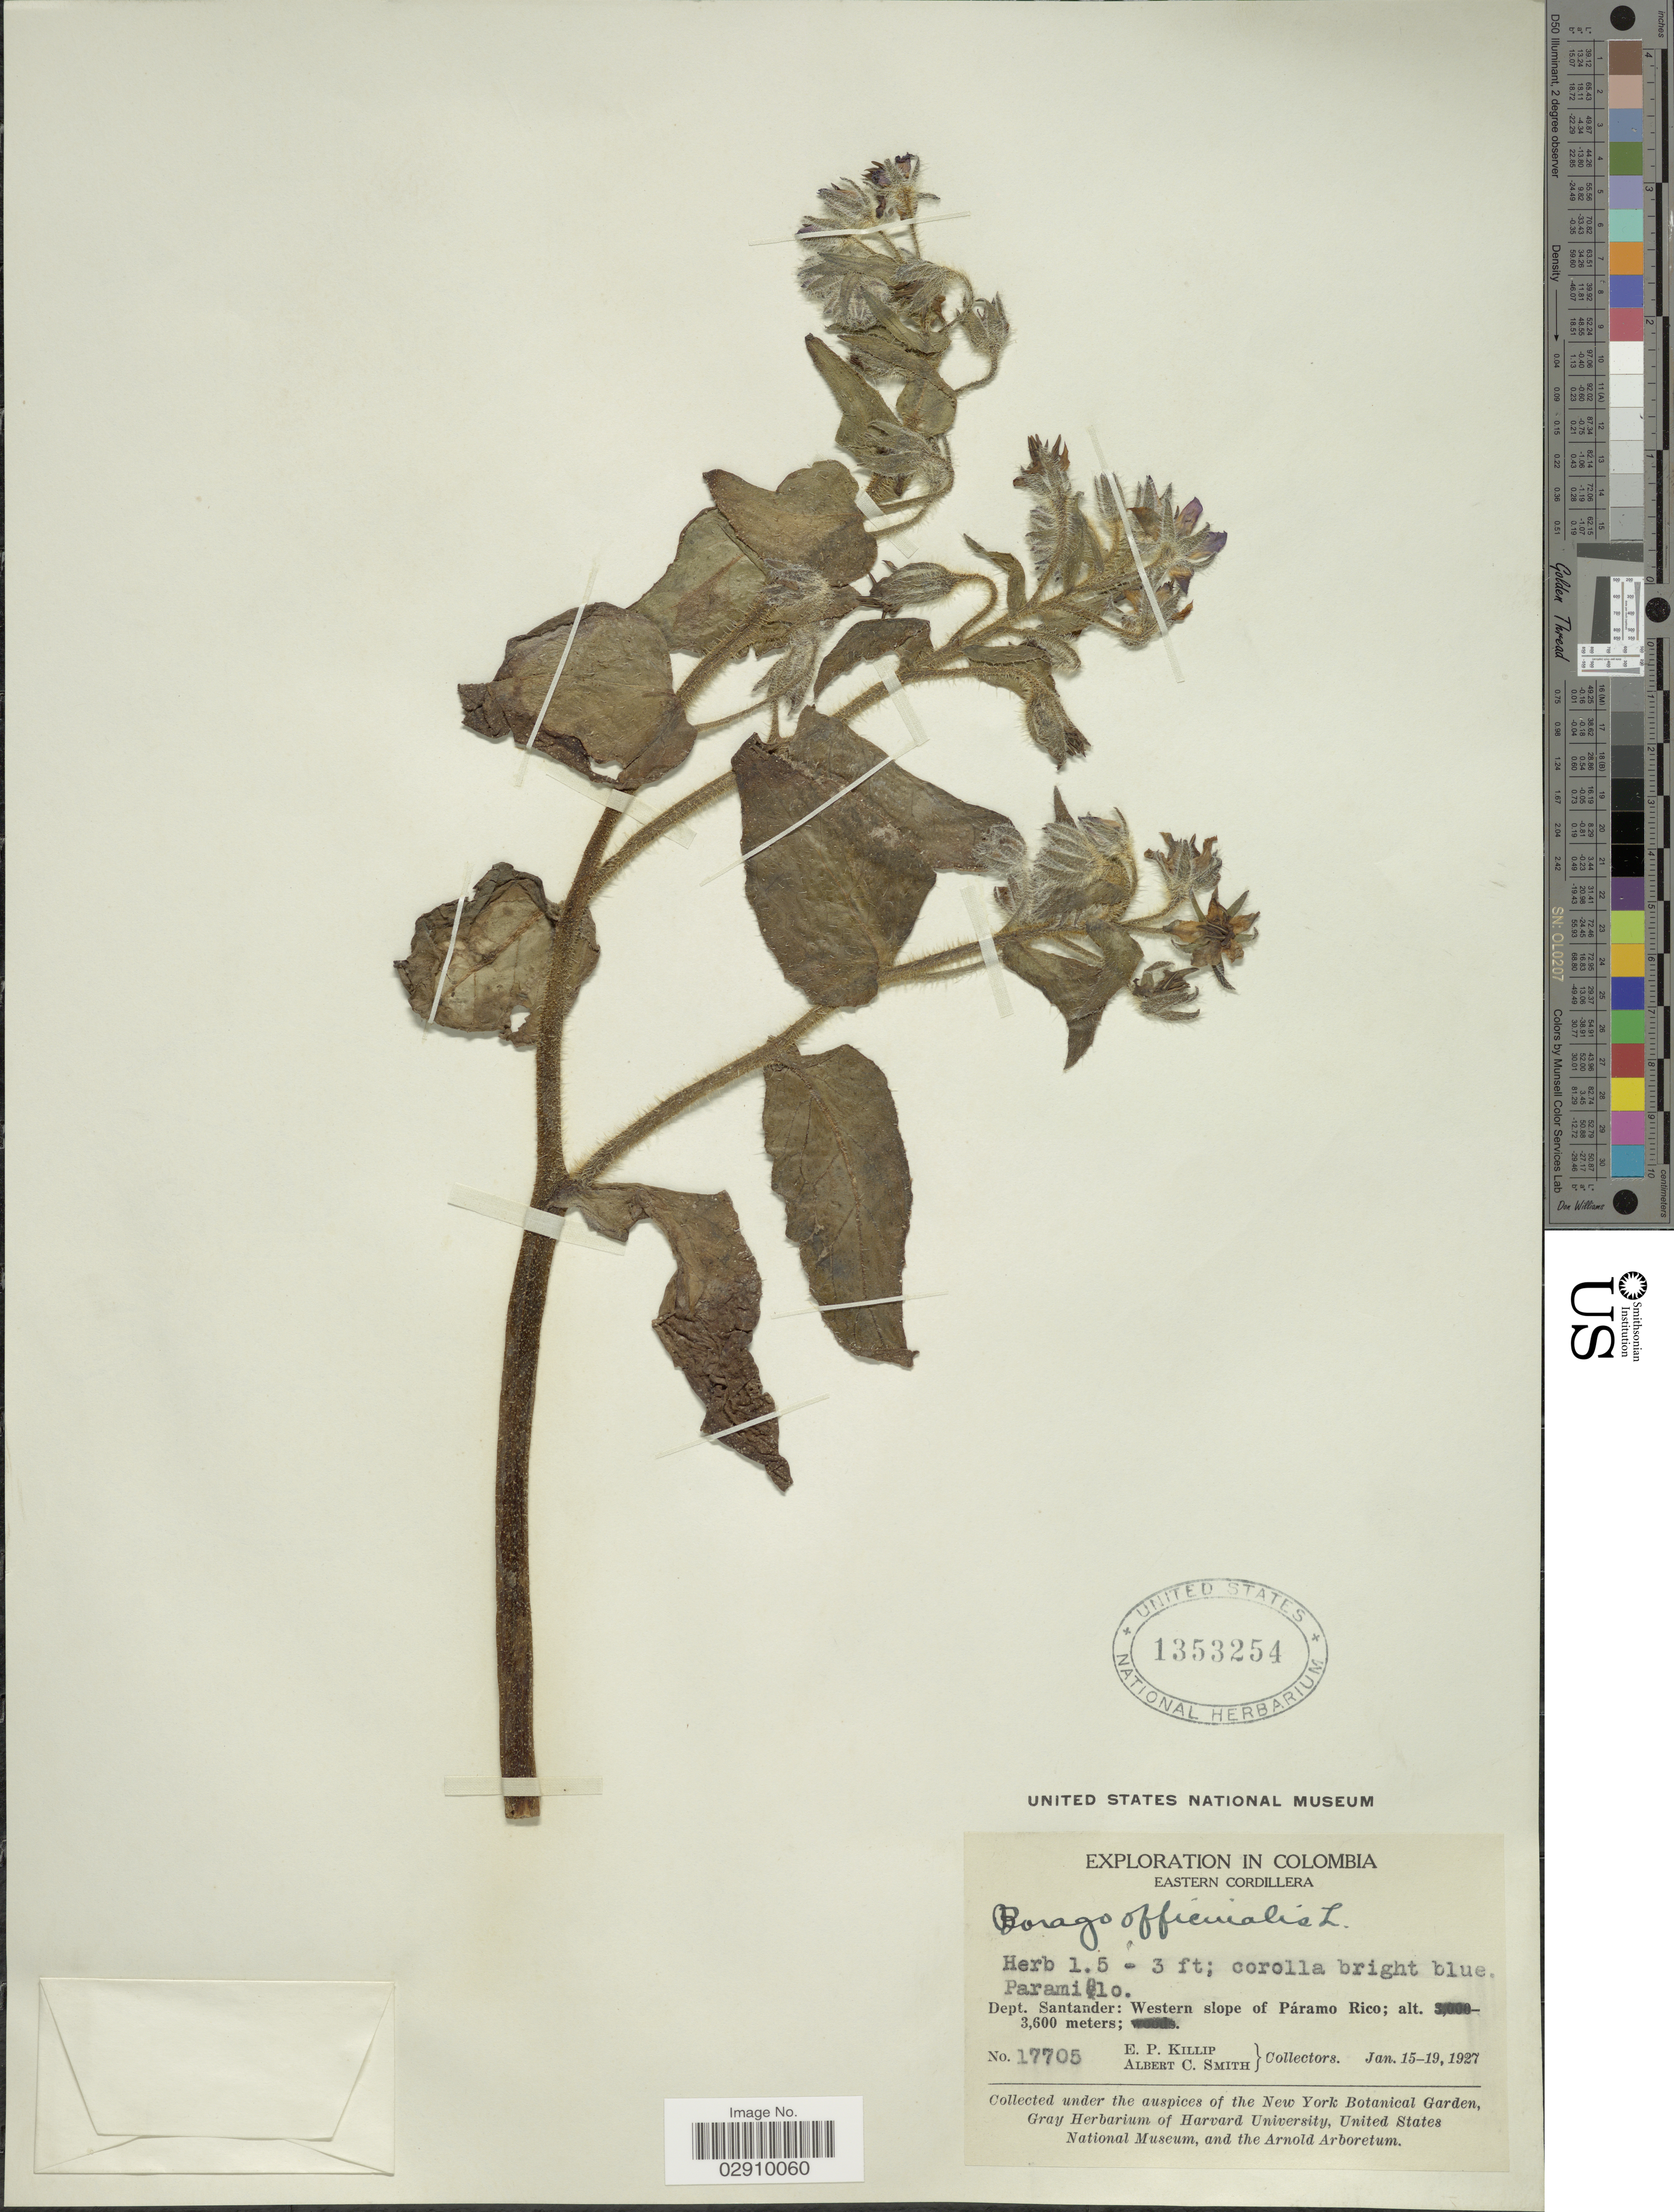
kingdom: Plantae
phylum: Tracheophyta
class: Magnoliopsida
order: Boraginales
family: Boraginaceae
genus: Borago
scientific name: Borago officinalis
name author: L.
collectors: E. P. Killip & A. C. Smith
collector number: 17705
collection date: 1927-01-15/1927-01-19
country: Colombia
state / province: Santander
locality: Eastern Cordillera, Dept. Santander: Western slope of Páramo Rico.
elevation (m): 3600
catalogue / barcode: US 1353254